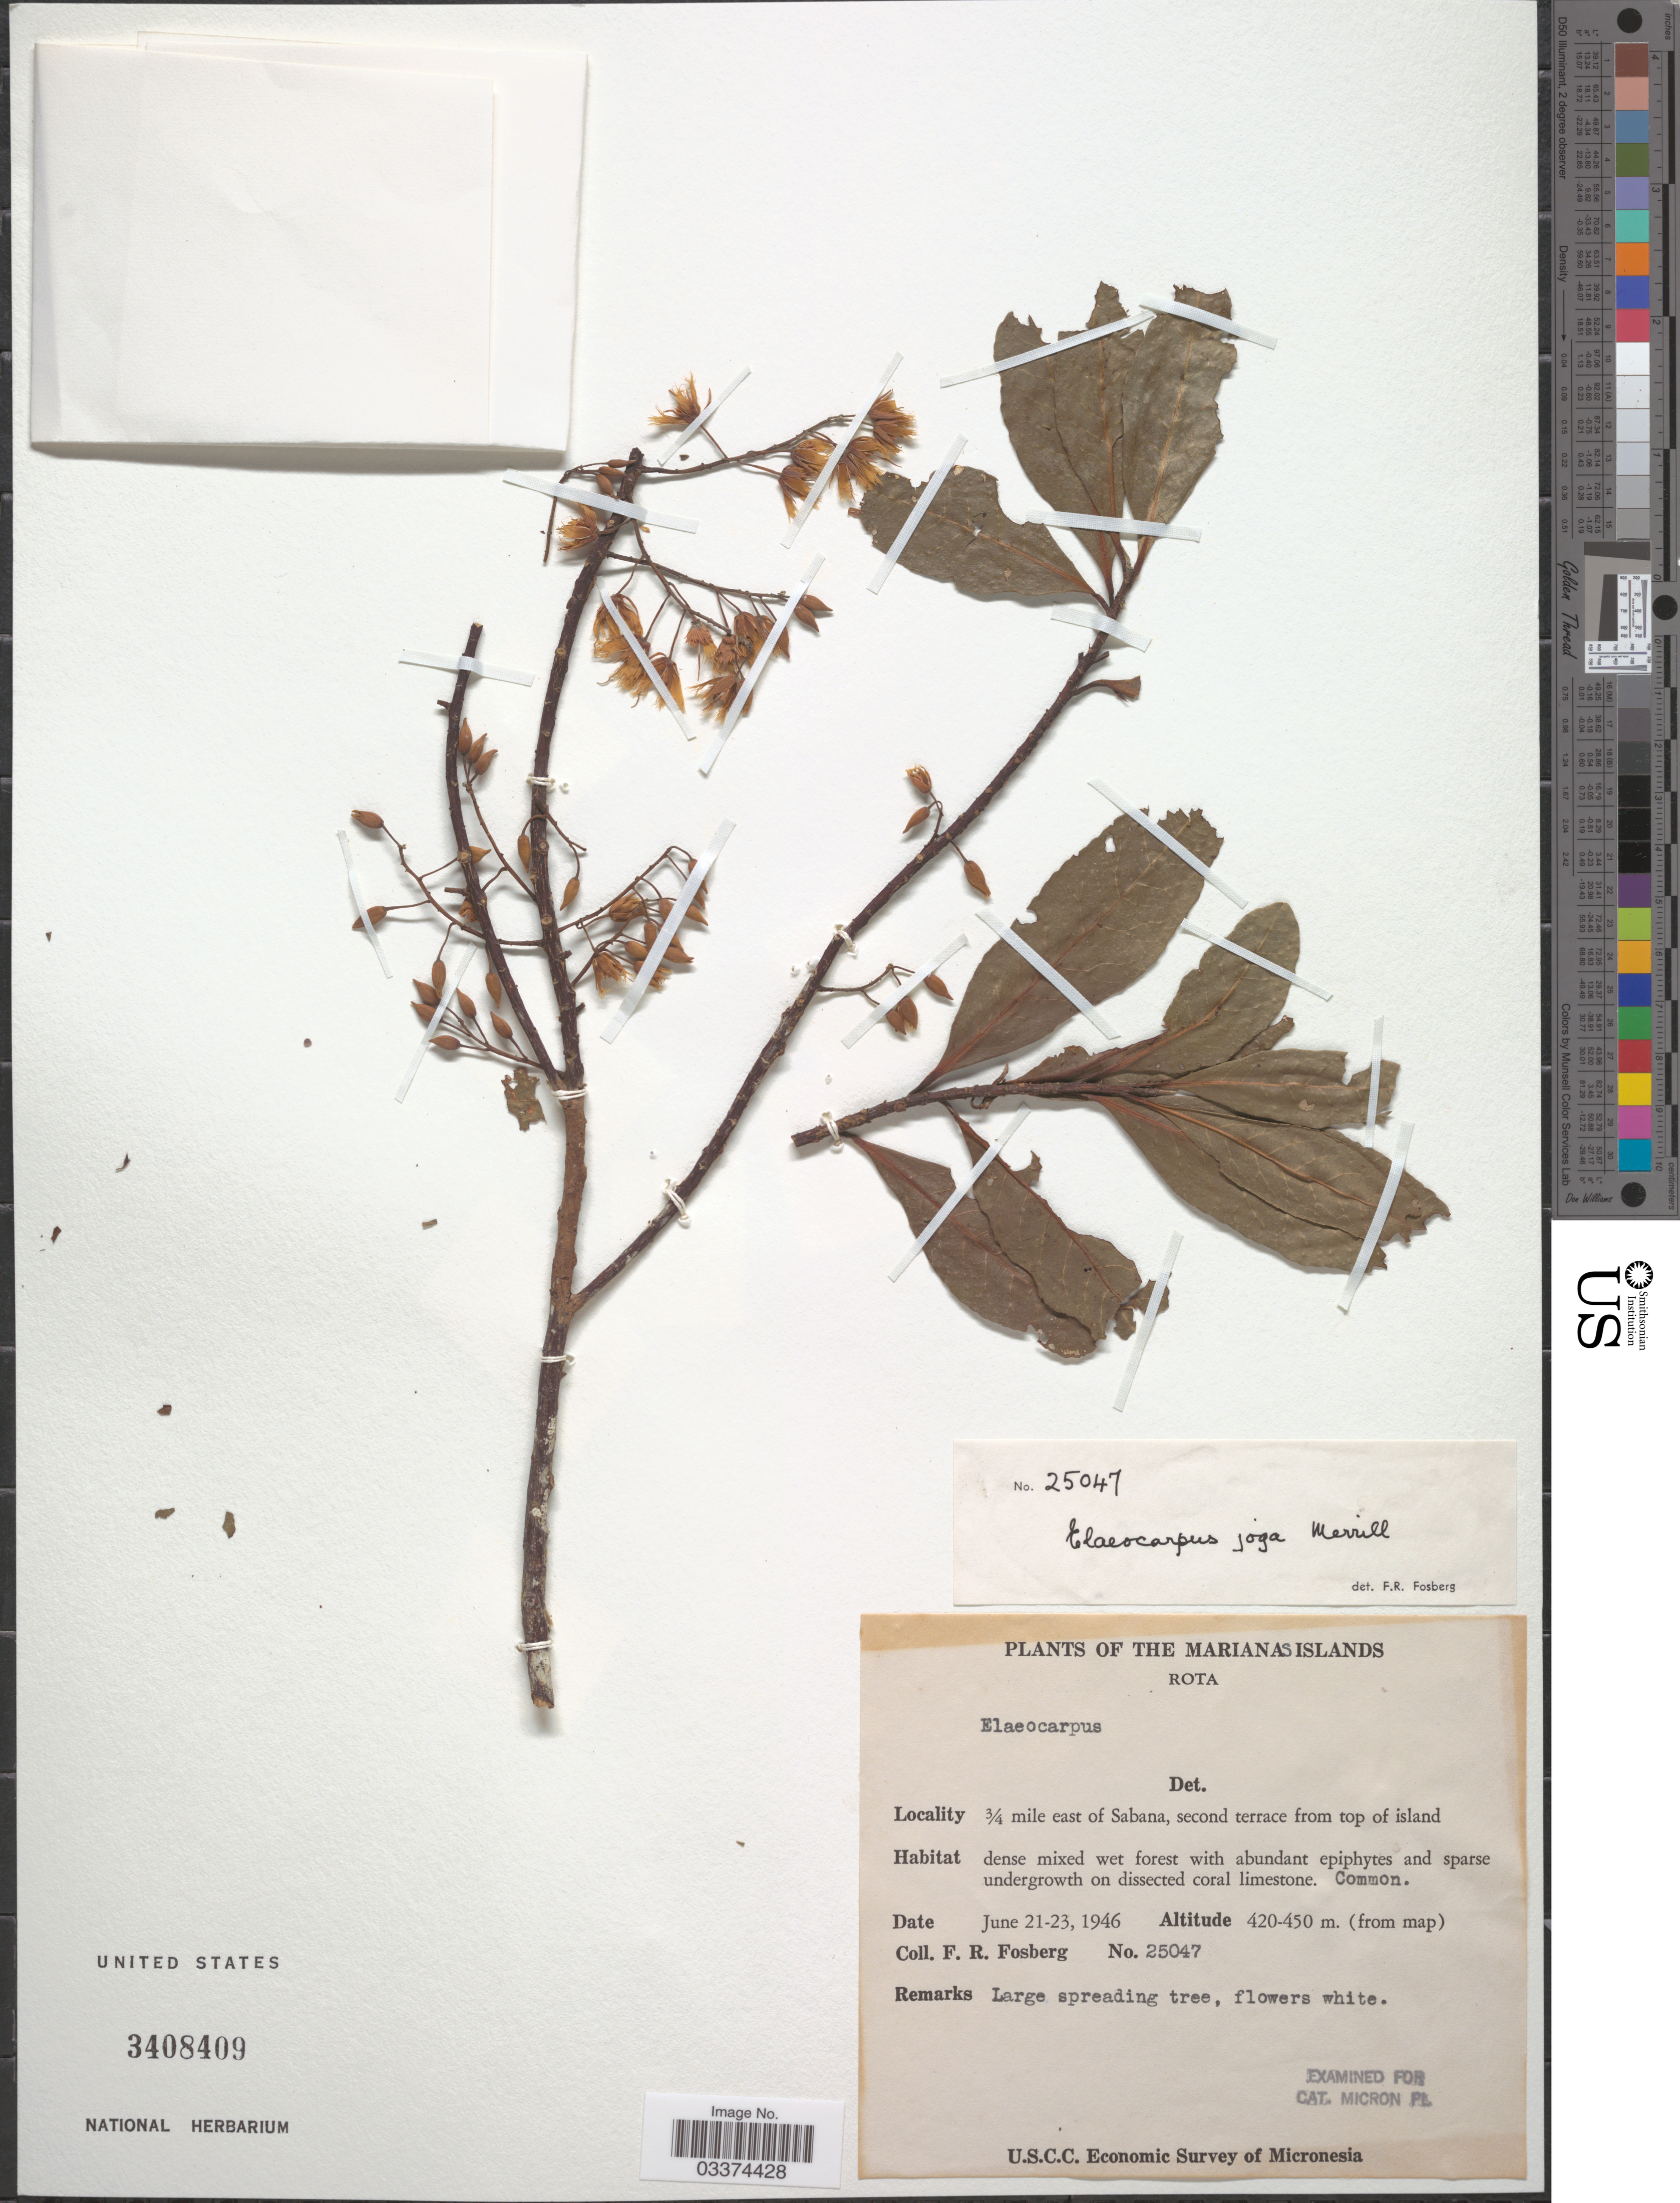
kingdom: Plantae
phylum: Tracheophyta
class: Magnoliopsida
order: Oxalidales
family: Elaeocarpaceae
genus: Elaeocarpus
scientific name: Elaeocarpus joga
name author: Merr.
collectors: F. R. Fosberg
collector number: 25047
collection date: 1946-06-21/1946-06-23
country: Northern Mariana Islands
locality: The Marianas Islands, Rota, ¾ mile east of Sabana, second terrace from top of island.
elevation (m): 420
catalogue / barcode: US 3408409